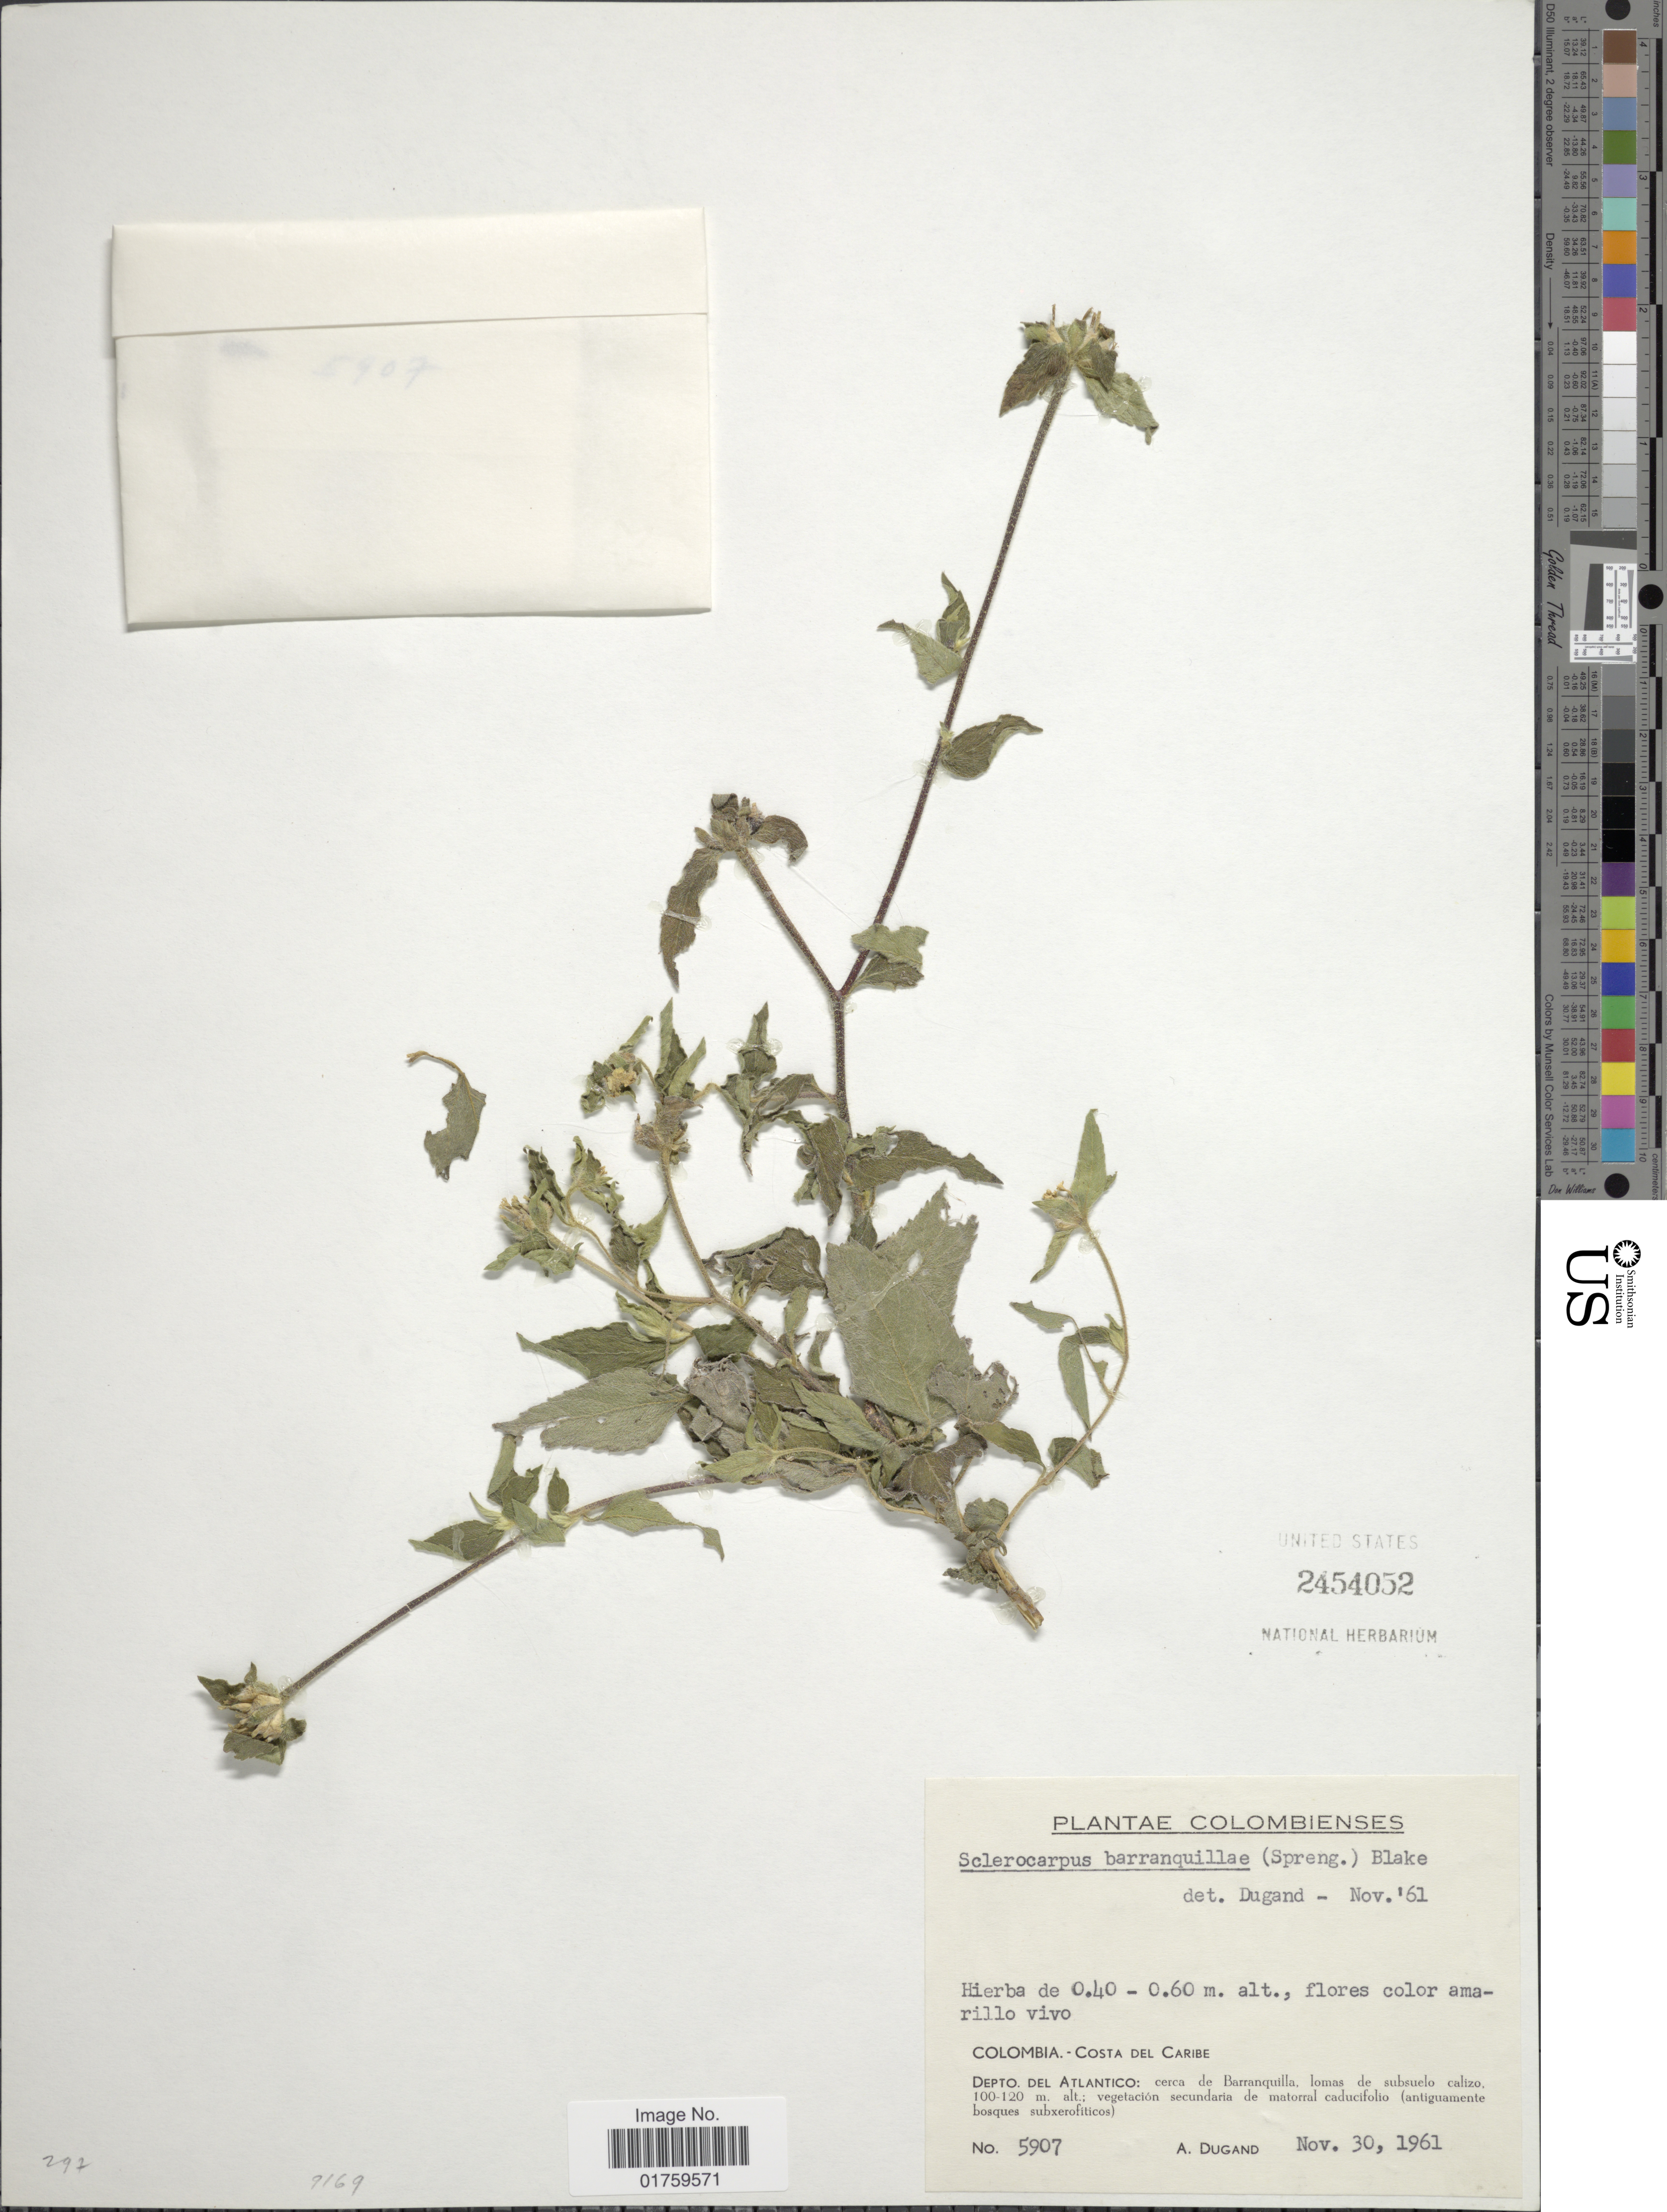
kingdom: Plantae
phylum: Tracheophyta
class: Magnoliopsida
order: Asterales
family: Asteraceae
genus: Sclerocarpus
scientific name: Sclerocarpus africanus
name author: Jacq.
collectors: A. Dugand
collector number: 5907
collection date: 1961-11-30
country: Colombia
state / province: Atlántico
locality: Depto. del Atlántico: cerca de Barranquilla, ,lomas de subsuelo calizo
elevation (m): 100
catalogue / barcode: US 2454052